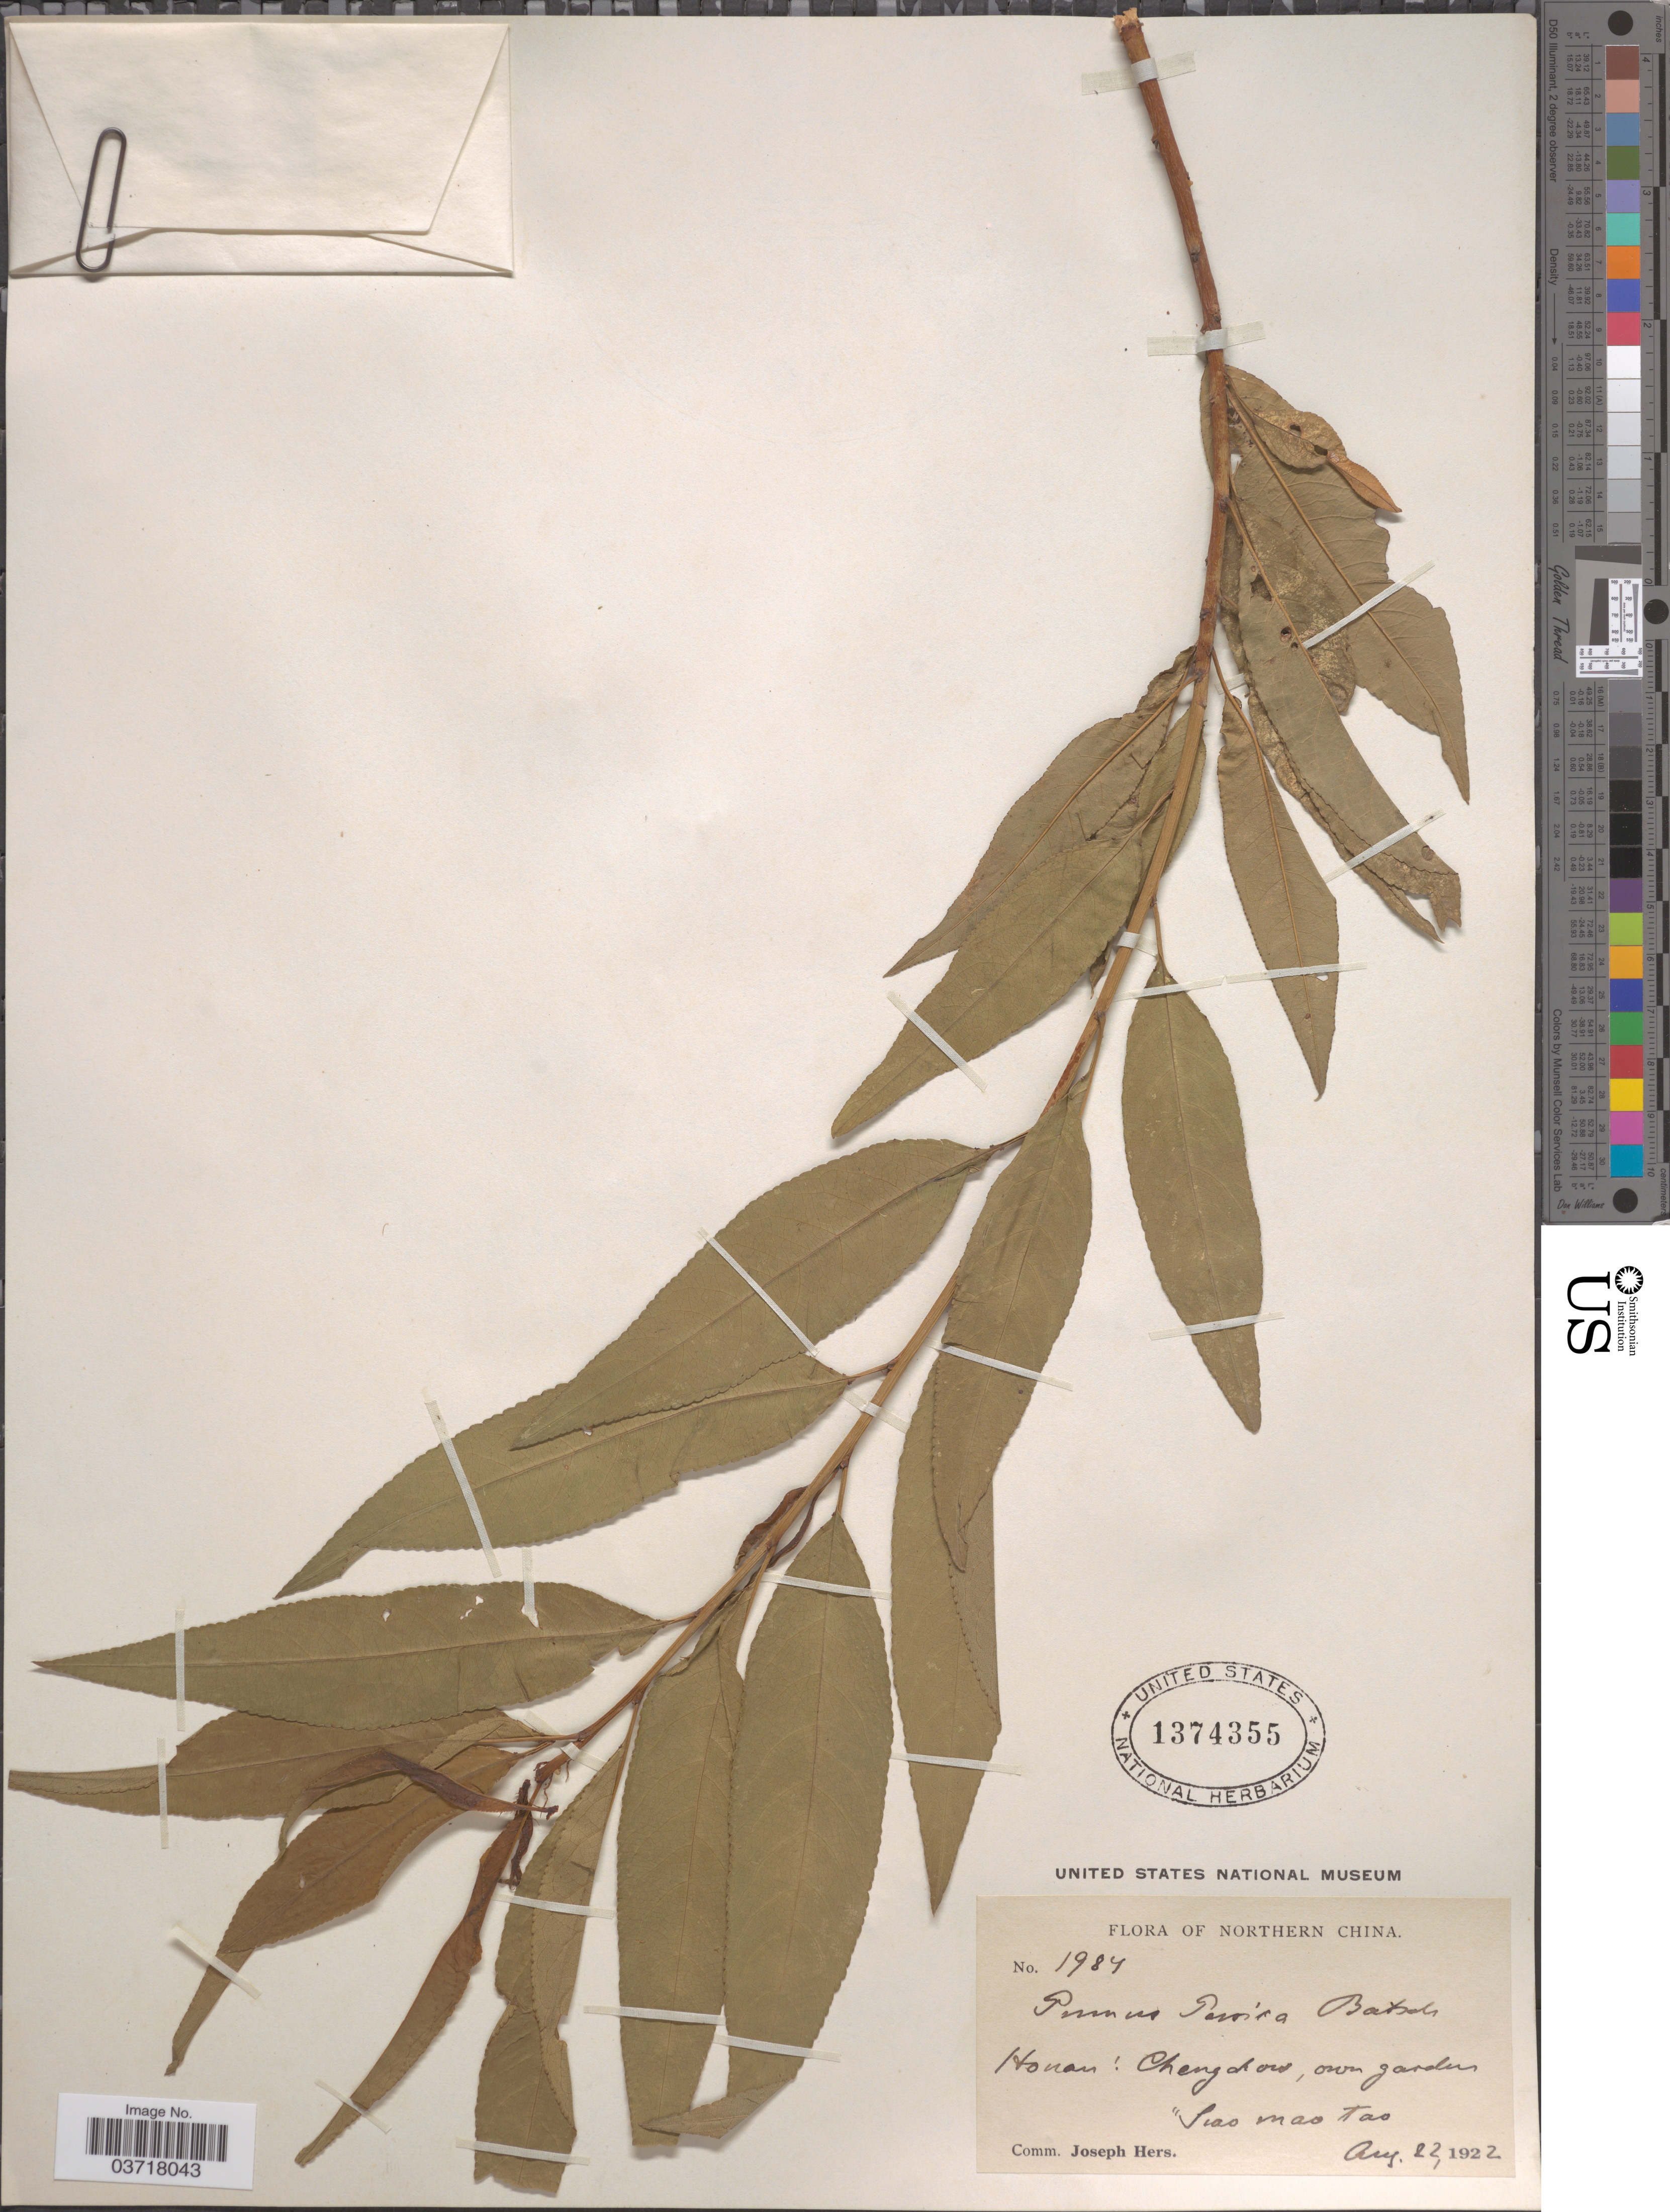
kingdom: Plantae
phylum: Tracheophyta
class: Magnoliopsida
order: Rosales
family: Rosaceae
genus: Prunus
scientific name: Prunus persica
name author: (L.) Batsch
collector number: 1984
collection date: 1922-08-22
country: China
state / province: Henan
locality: Northern China. Honan: Chengchow, own garden Siao mao Tao.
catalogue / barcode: US 1374355